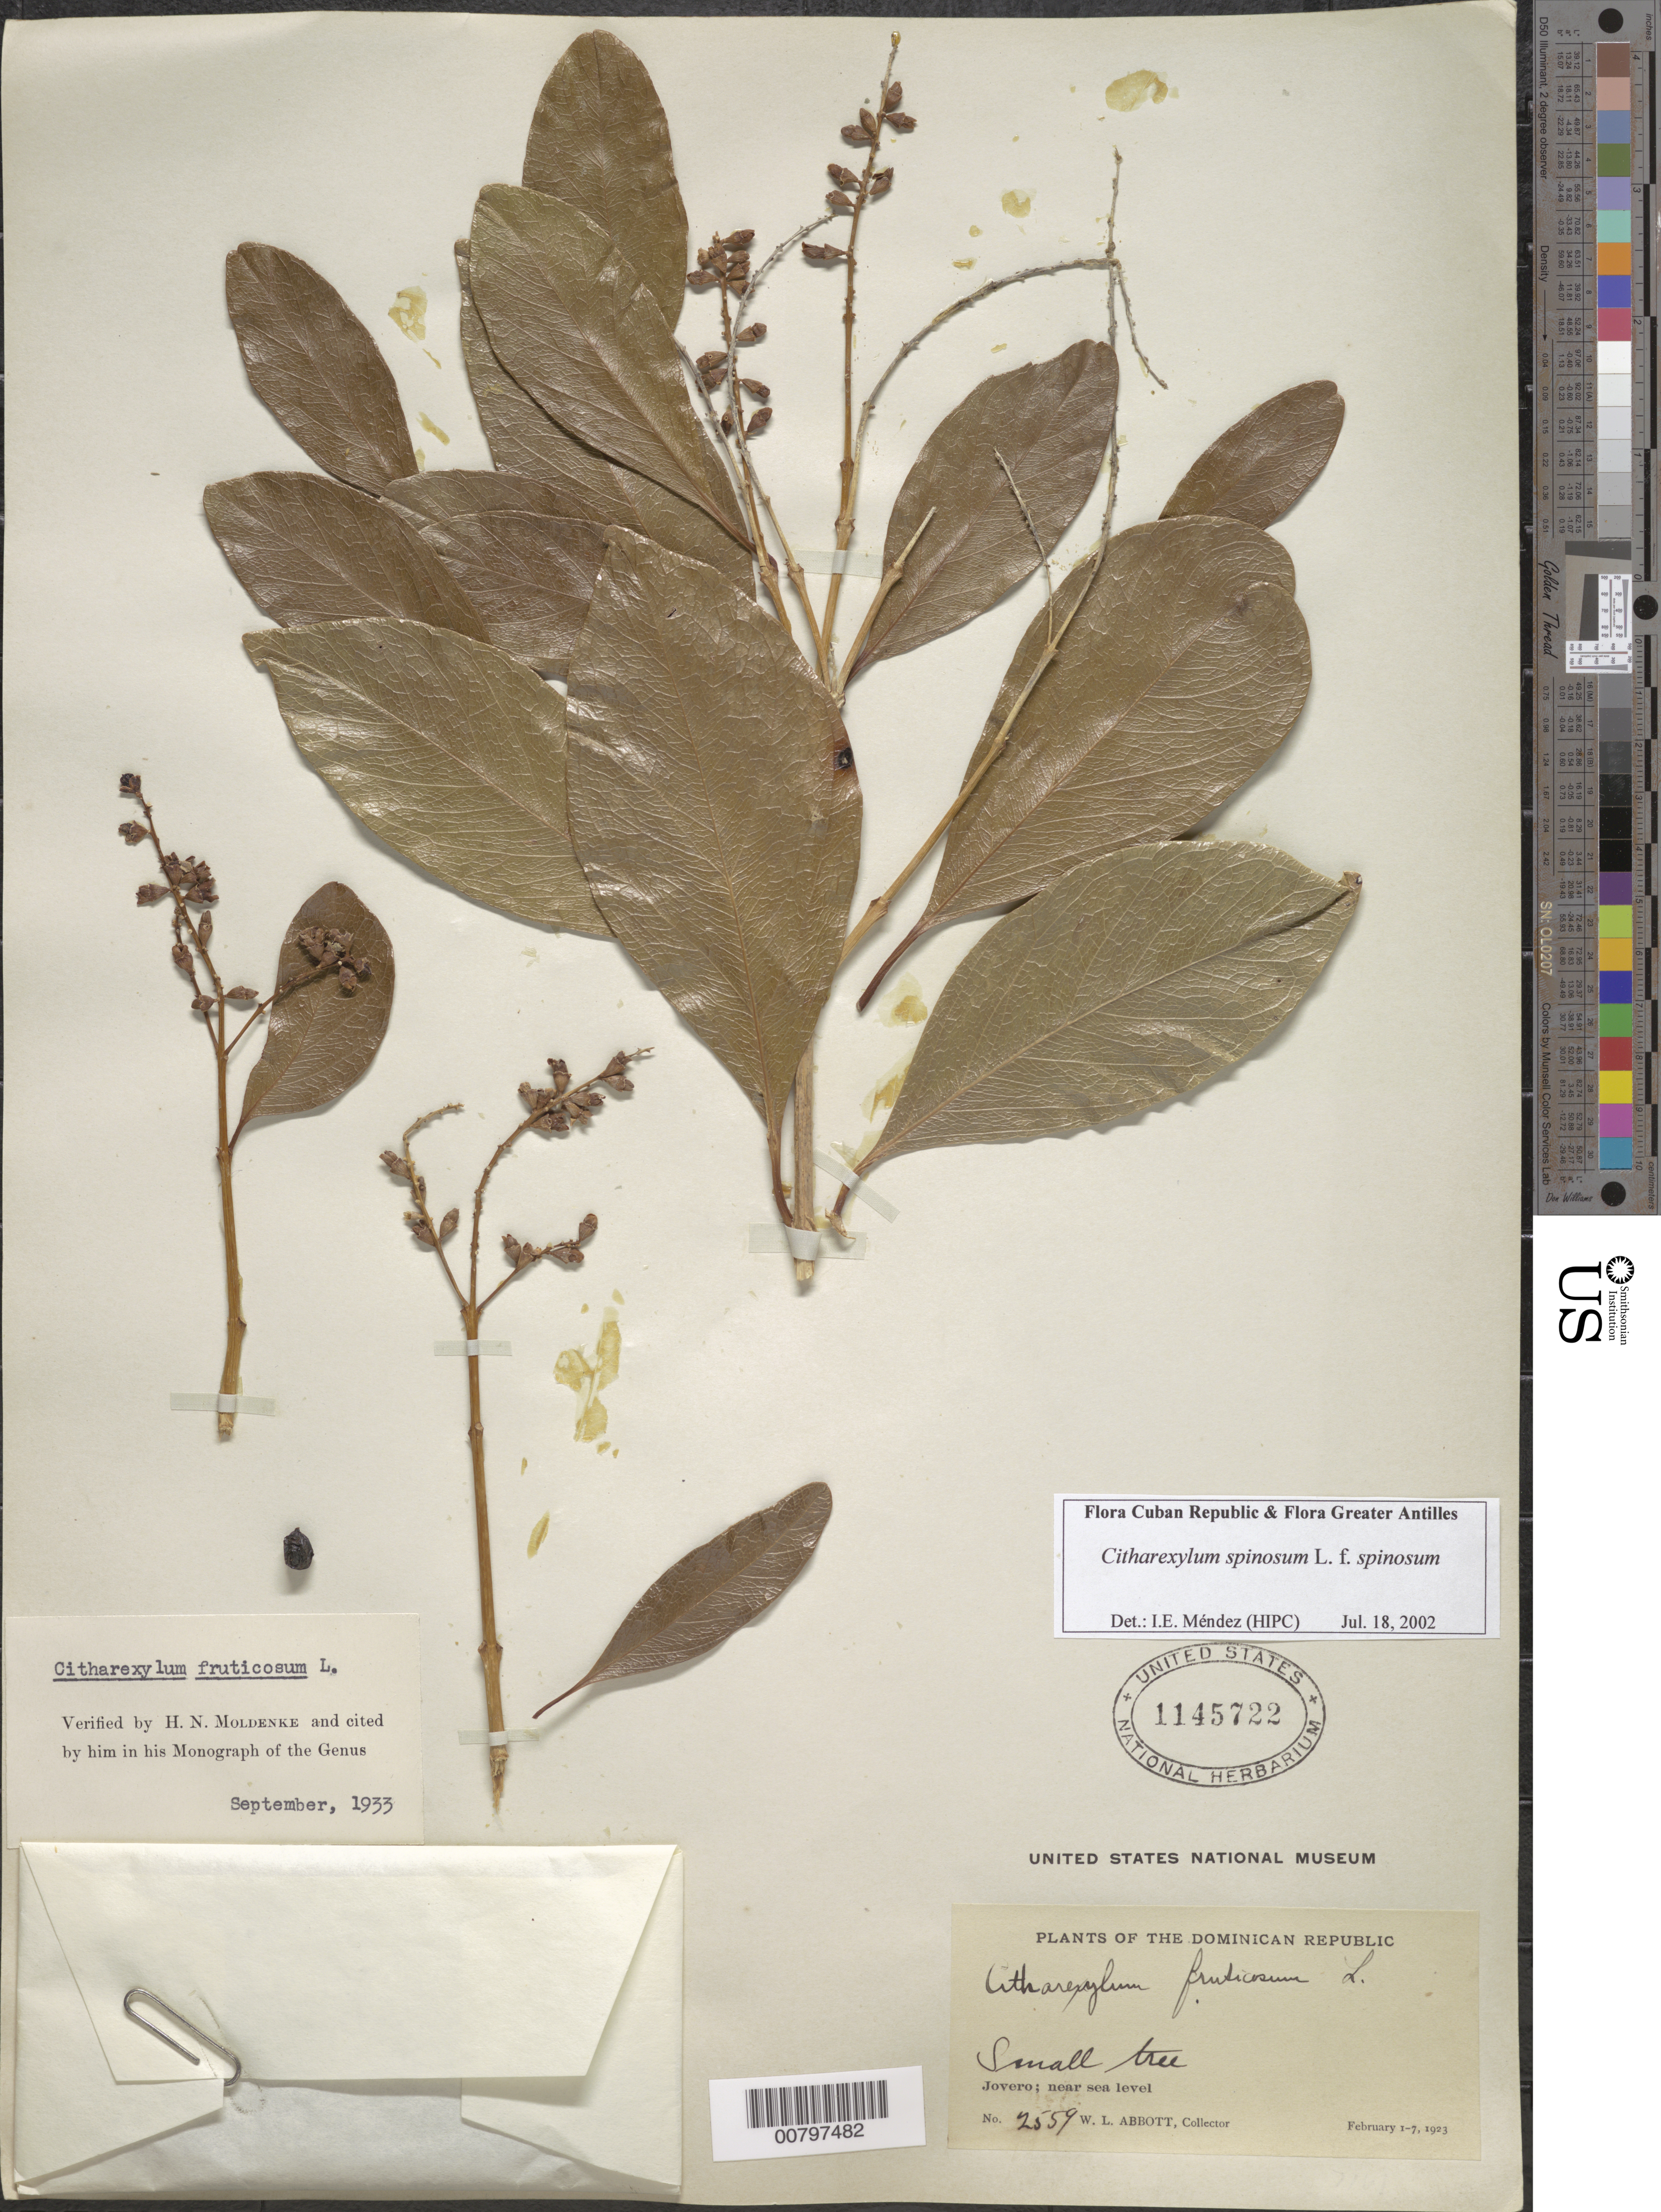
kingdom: Plantae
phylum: Tracheophyta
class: Magnoliopsida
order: Lamiales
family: Verbenaceae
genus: Citharexylum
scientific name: Citharexylum spinosum f. spinosum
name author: L.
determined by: Méndez, Isidro E., (HIPC)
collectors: W. L. Abbott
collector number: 2559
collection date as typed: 01 Feb 1923 to 07 Feb 1923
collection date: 1923-02-01/1923-02-07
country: Dominican Republic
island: Hispaniola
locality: Jovero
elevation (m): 0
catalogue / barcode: US 1145722